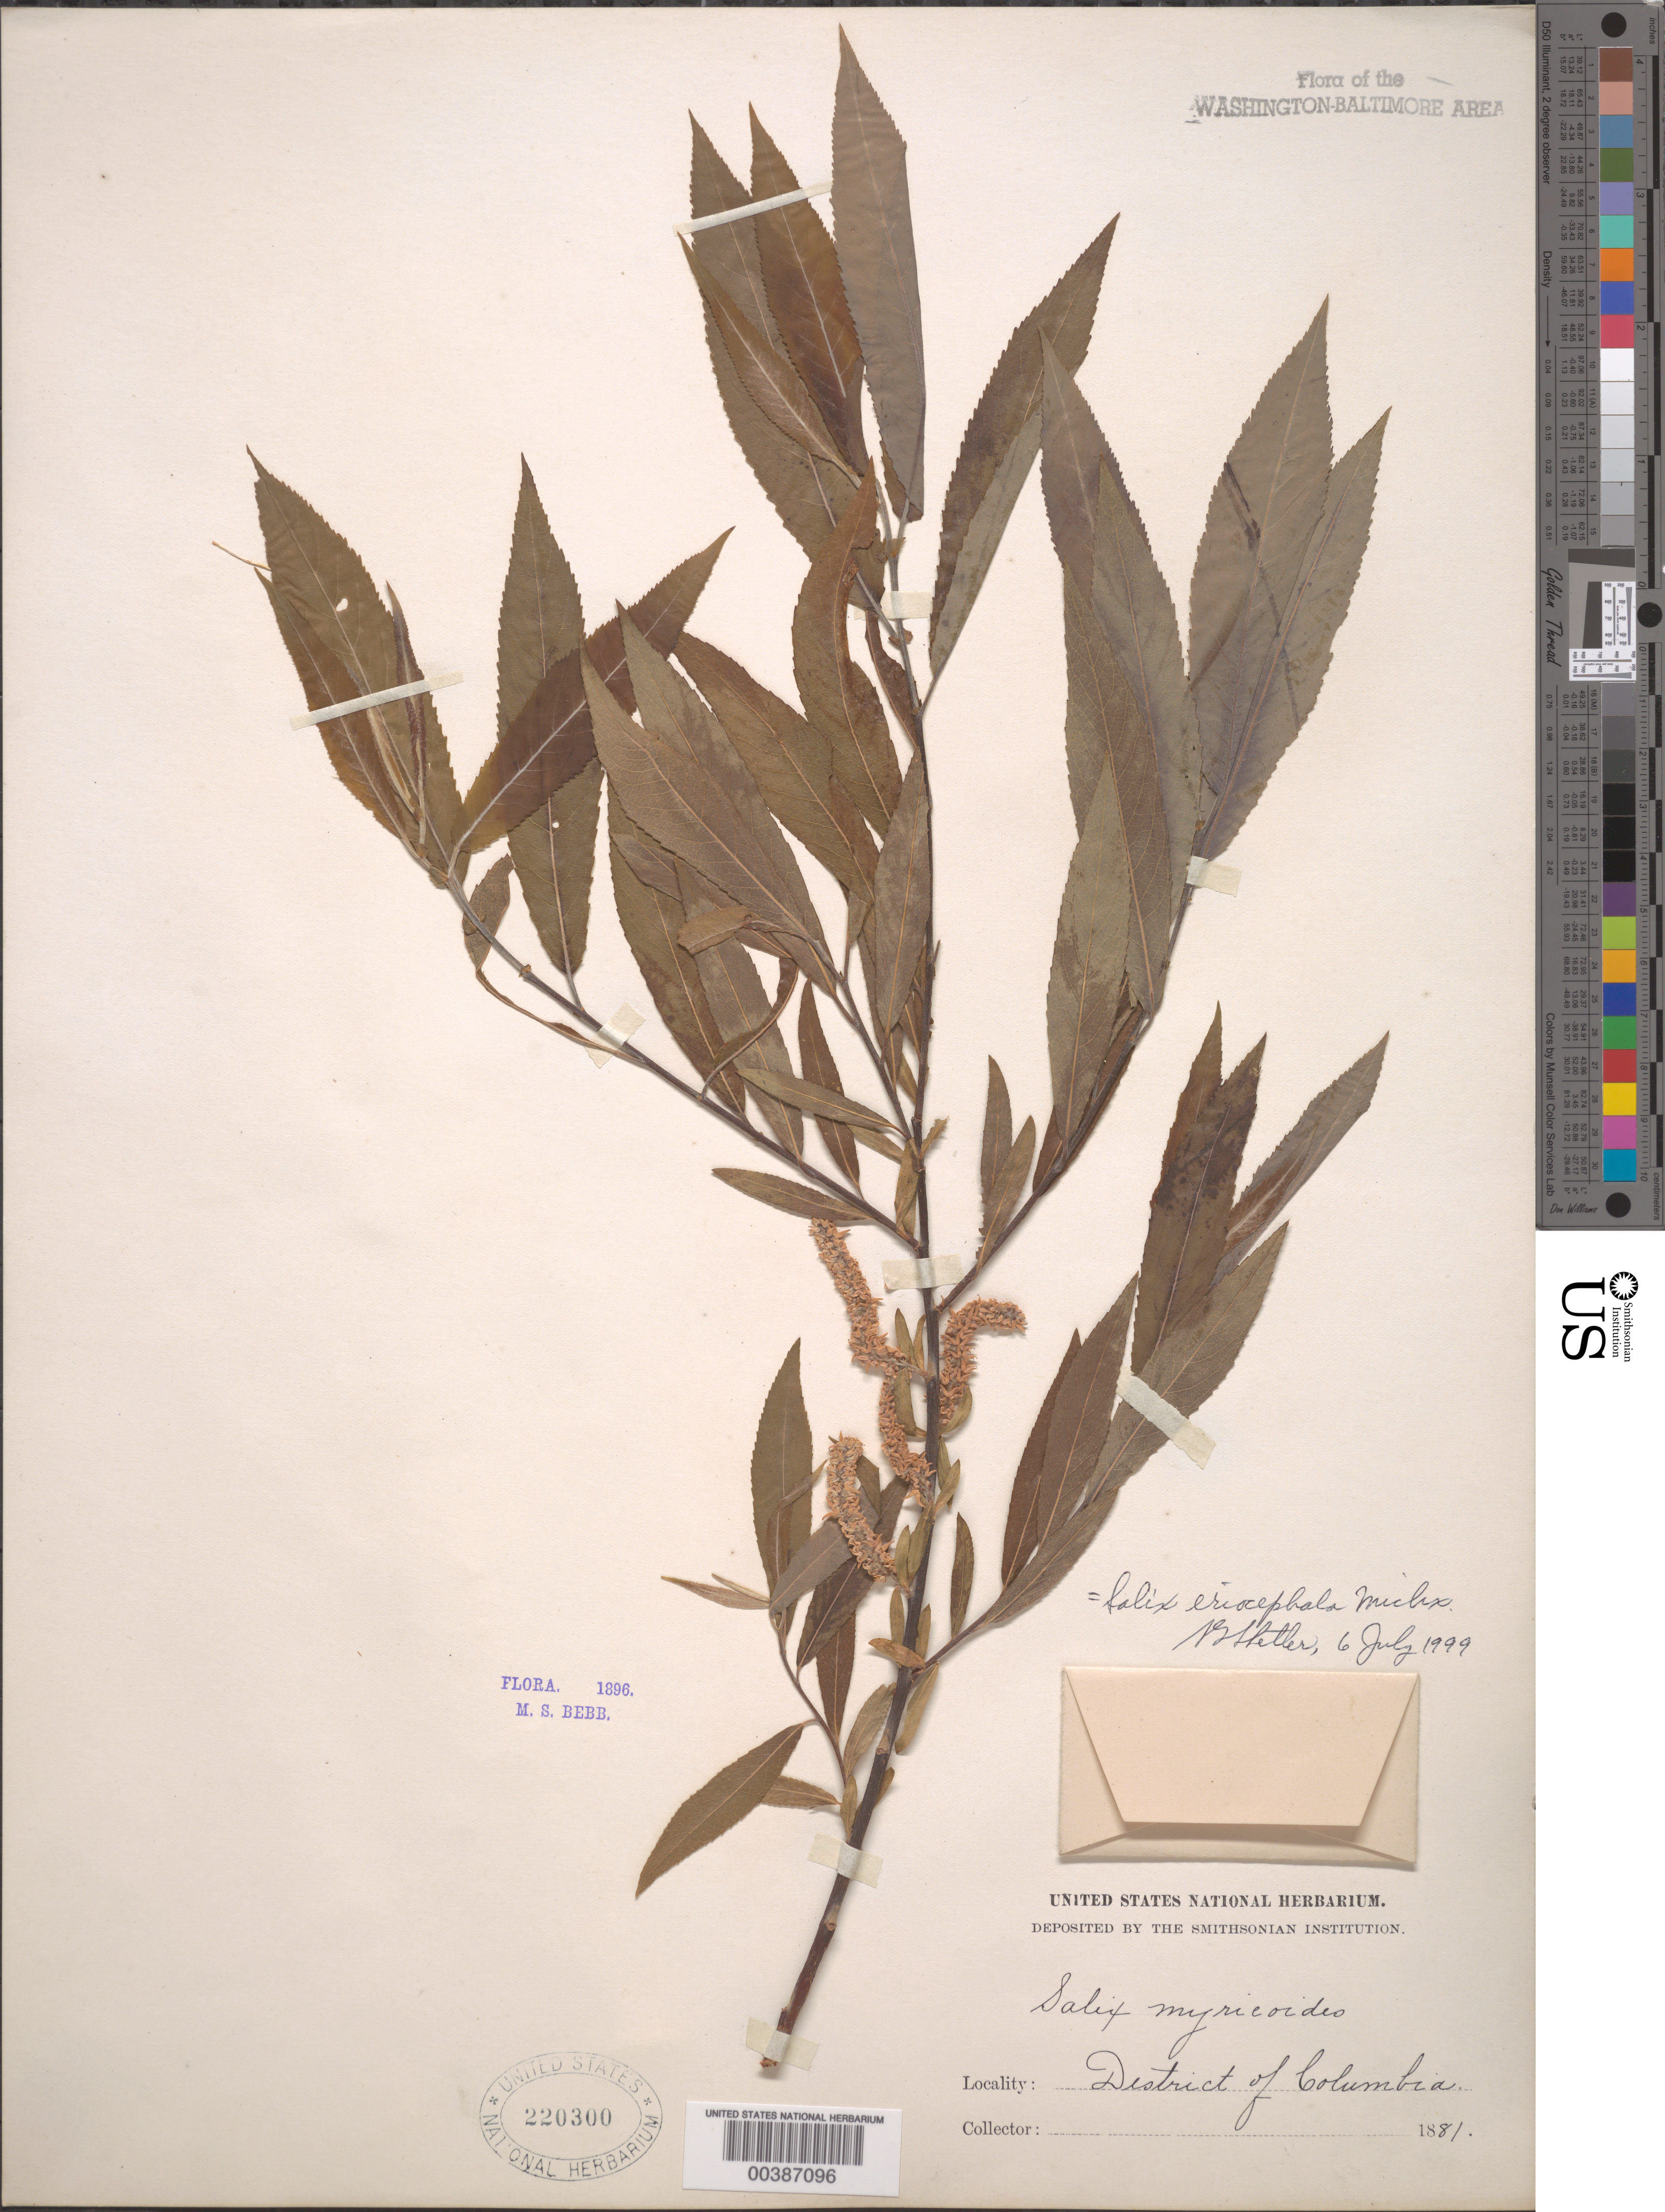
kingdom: Plantae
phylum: Tracheophyta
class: Magnoliopsida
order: Malpighiales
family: Salicaceae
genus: Salix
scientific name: Salix eriocephala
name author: Michx.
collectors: G. Vasey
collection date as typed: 1881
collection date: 1881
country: United States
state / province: District of Columbia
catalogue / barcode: US 220300